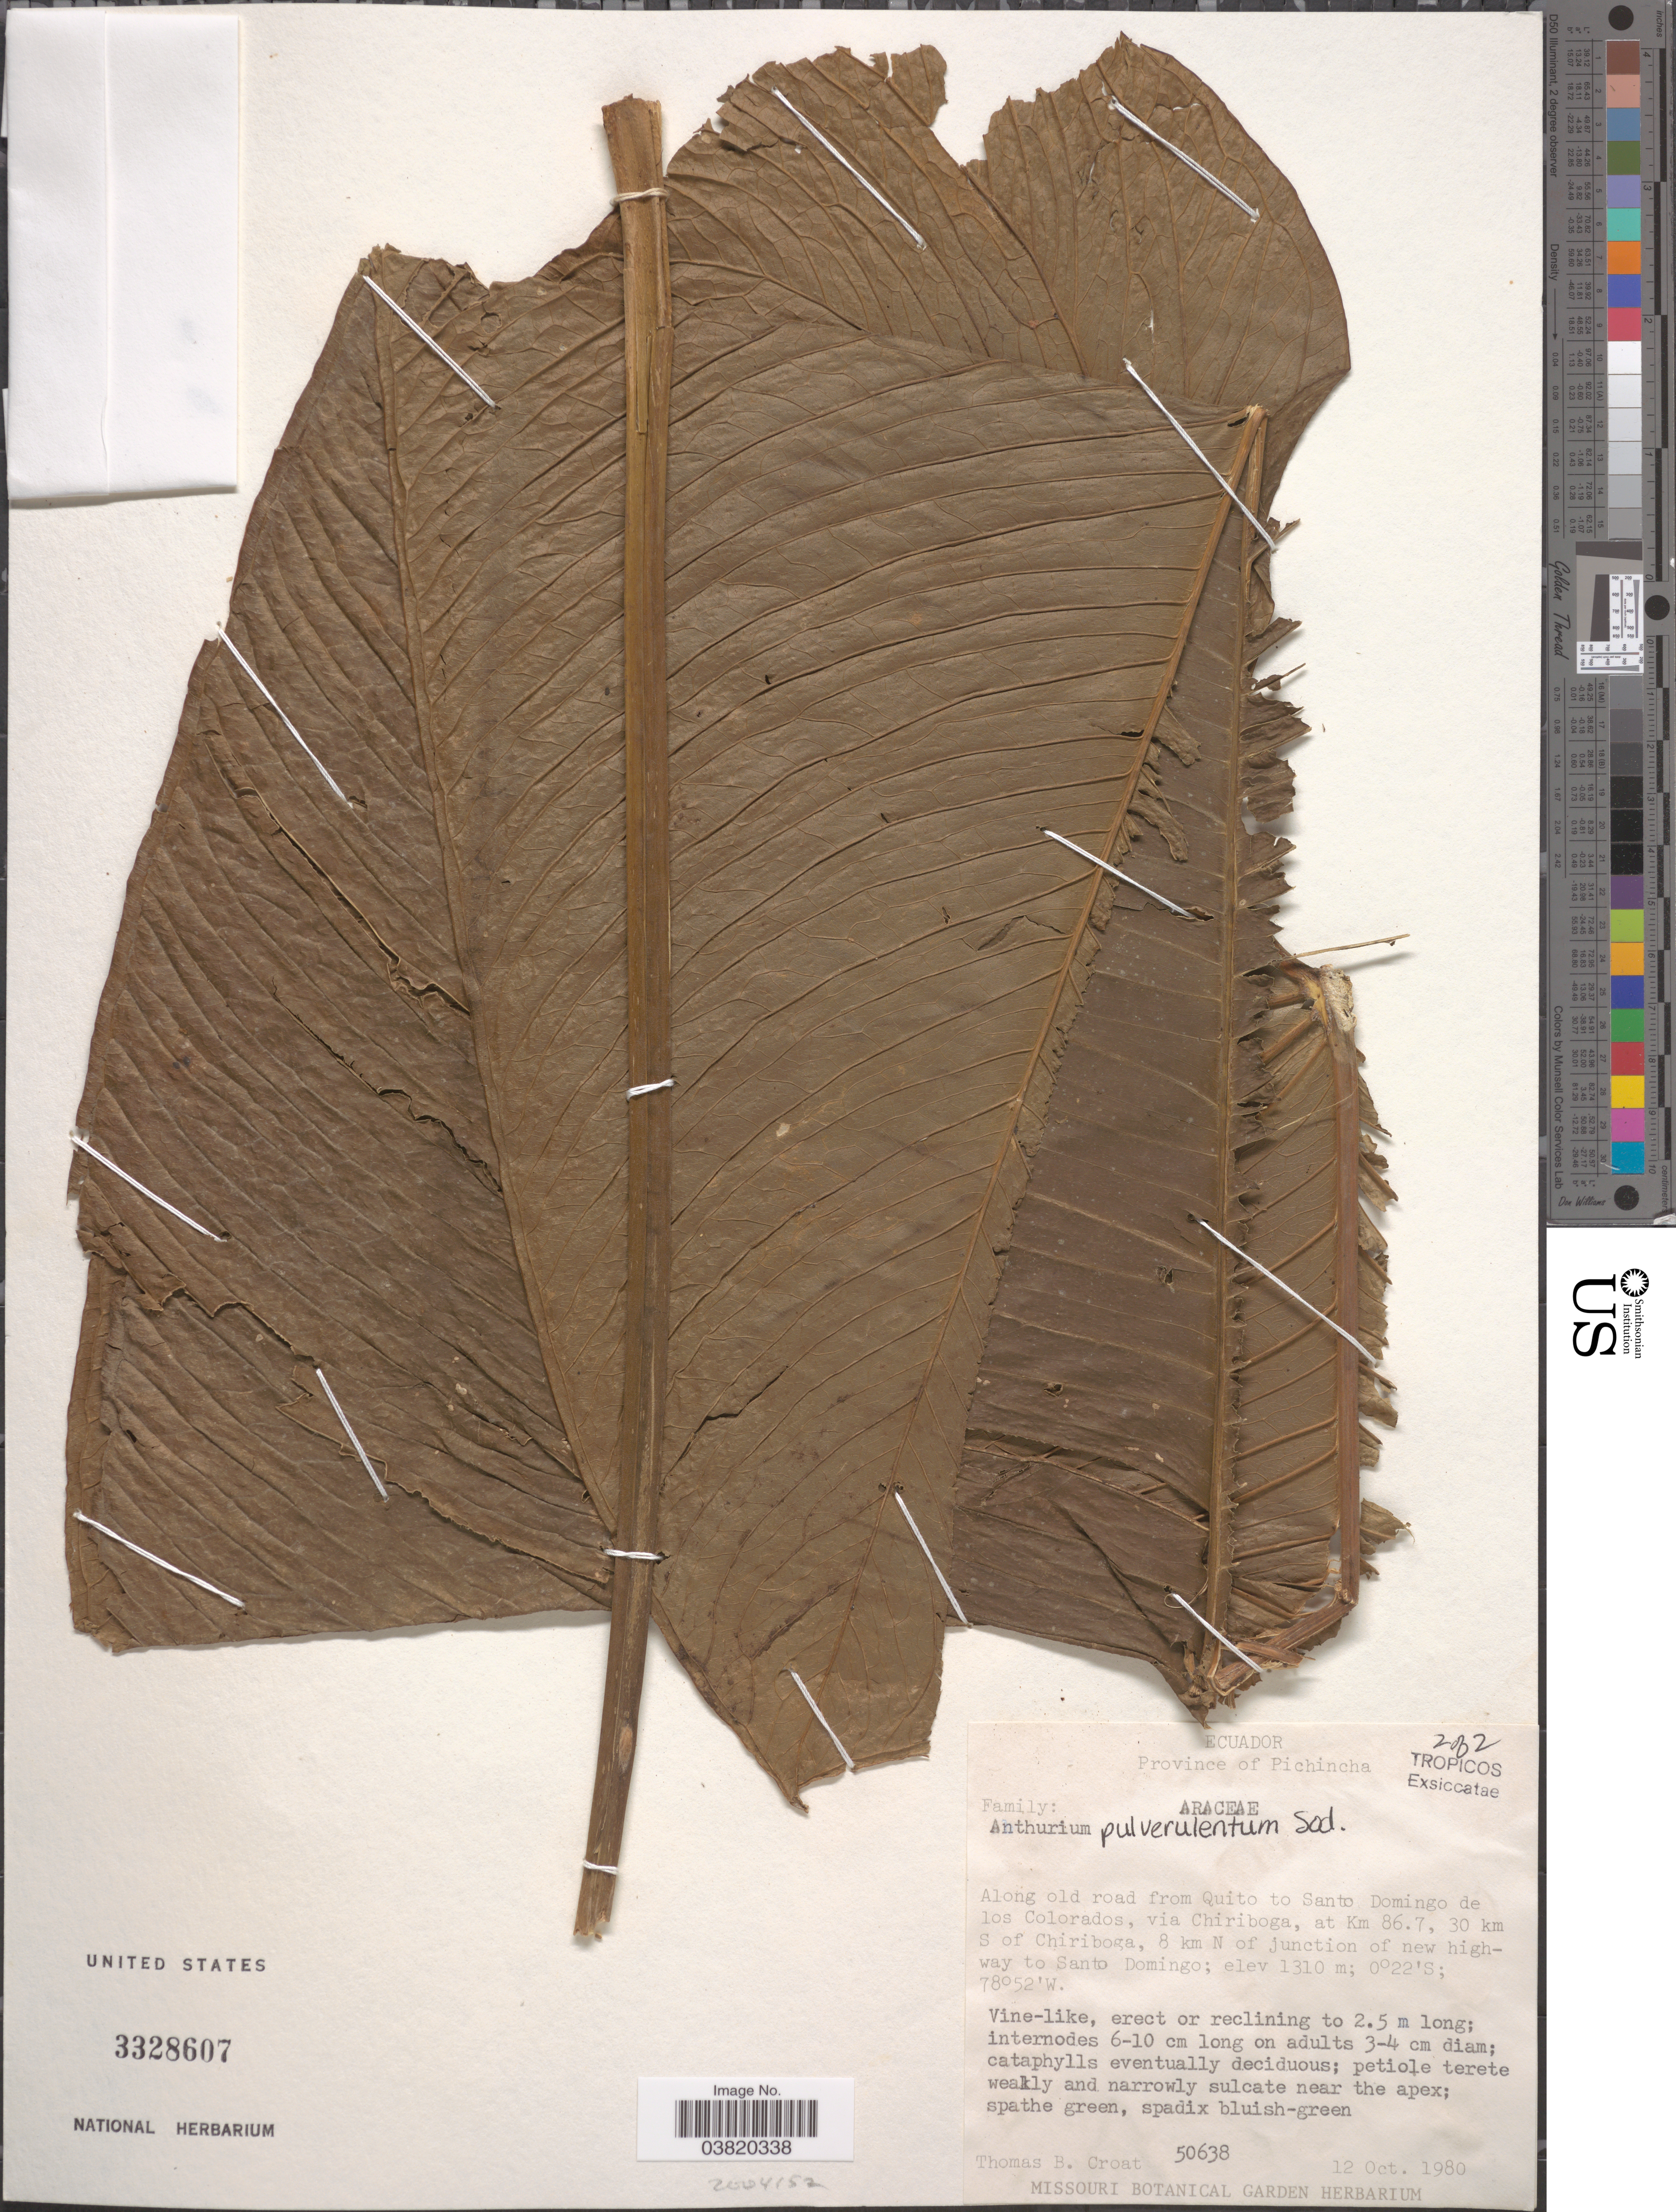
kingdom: Plantae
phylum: Tracheophyta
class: Liliopsida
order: Alismatales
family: Araceae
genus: Anthurium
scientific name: Anthurium pulverulentum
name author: Sodiro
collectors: T. B. Croat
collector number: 50638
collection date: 1980-10-12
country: Ecuador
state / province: Pichincha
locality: Along old road from Quito to Santo Domingo de los Colorados, via Chiriboga, at Km 86.7, 30 km S of Chiriboga, 8 km N of junction of new highway to Santo Domingo.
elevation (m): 1310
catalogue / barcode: US 3328607